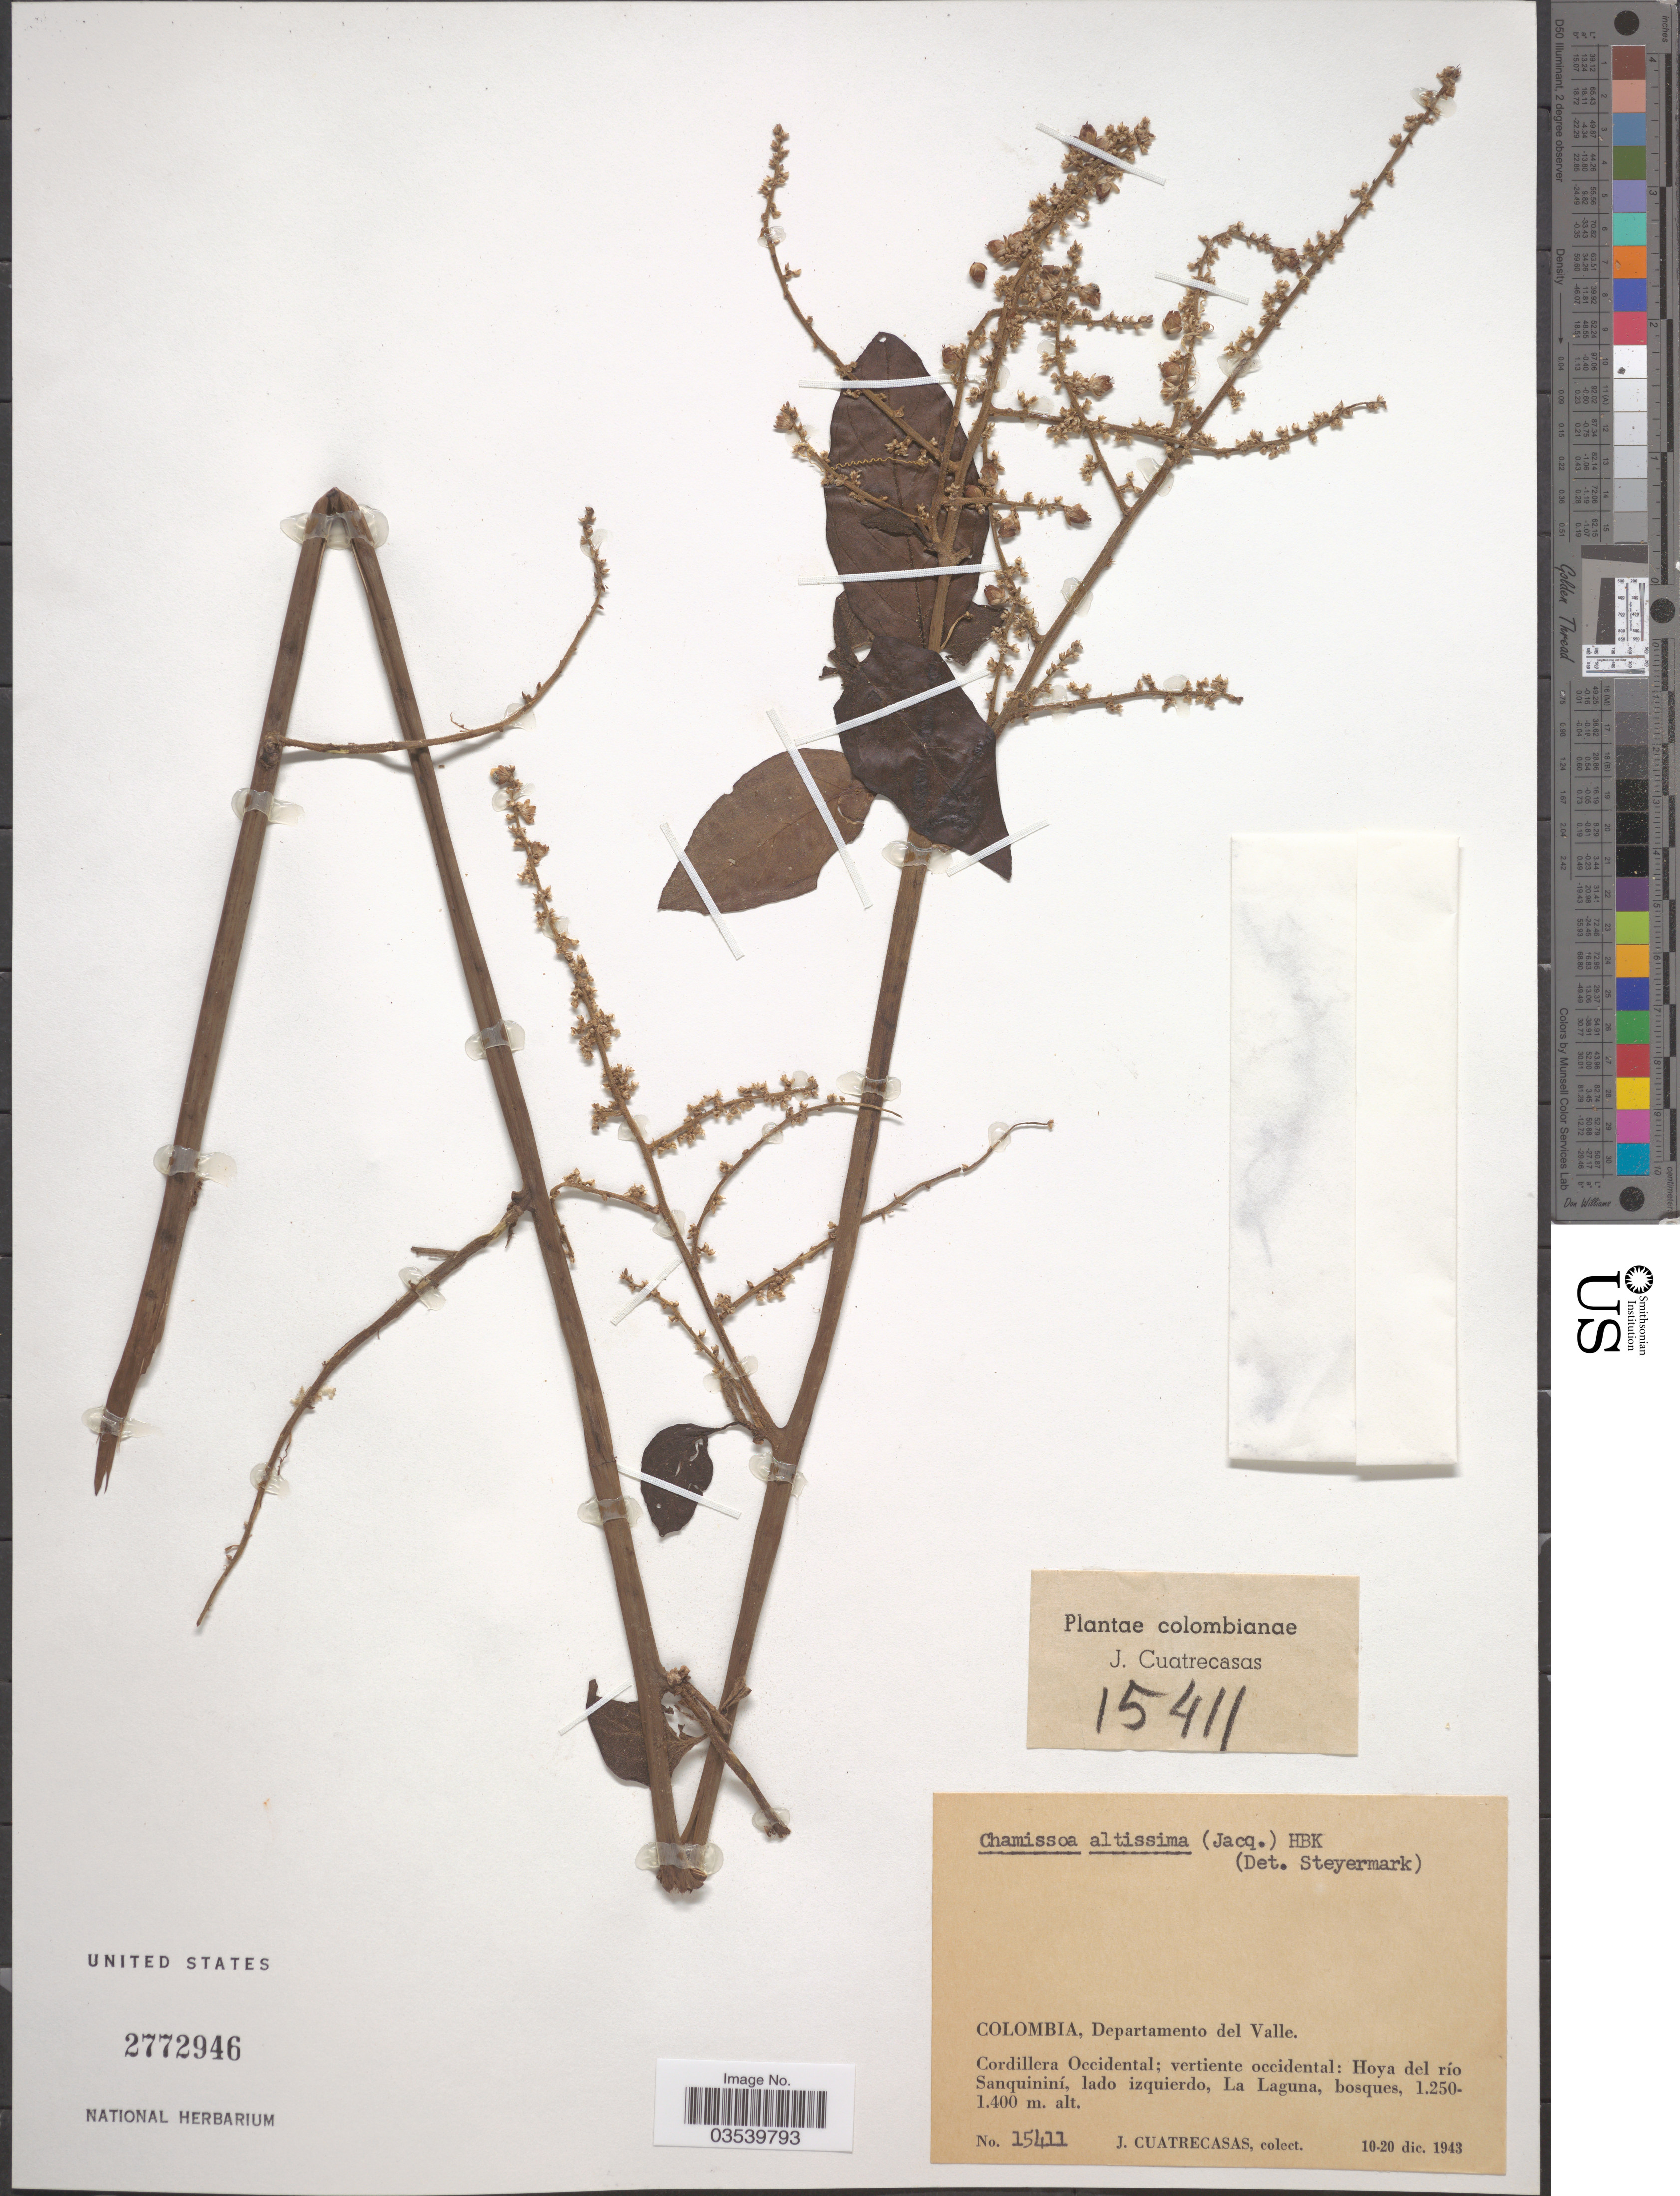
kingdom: Plantae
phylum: Tracheophyta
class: Magnoliopsida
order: Caryophyllales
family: Amaranthaceae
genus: Chamissoa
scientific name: Chamissoa altissima var. altissima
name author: (Jacq.) Kunth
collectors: J. Cuatrecasas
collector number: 15411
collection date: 1943-12-10/1943-12-20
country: Colombia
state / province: Valle del Cauca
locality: Departamento del Valle. Cordillera Occidental; vertiente occidental: Hoya del río Sanquininí, lado izquierdo, La Laguna.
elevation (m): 1250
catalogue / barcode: US 2772946